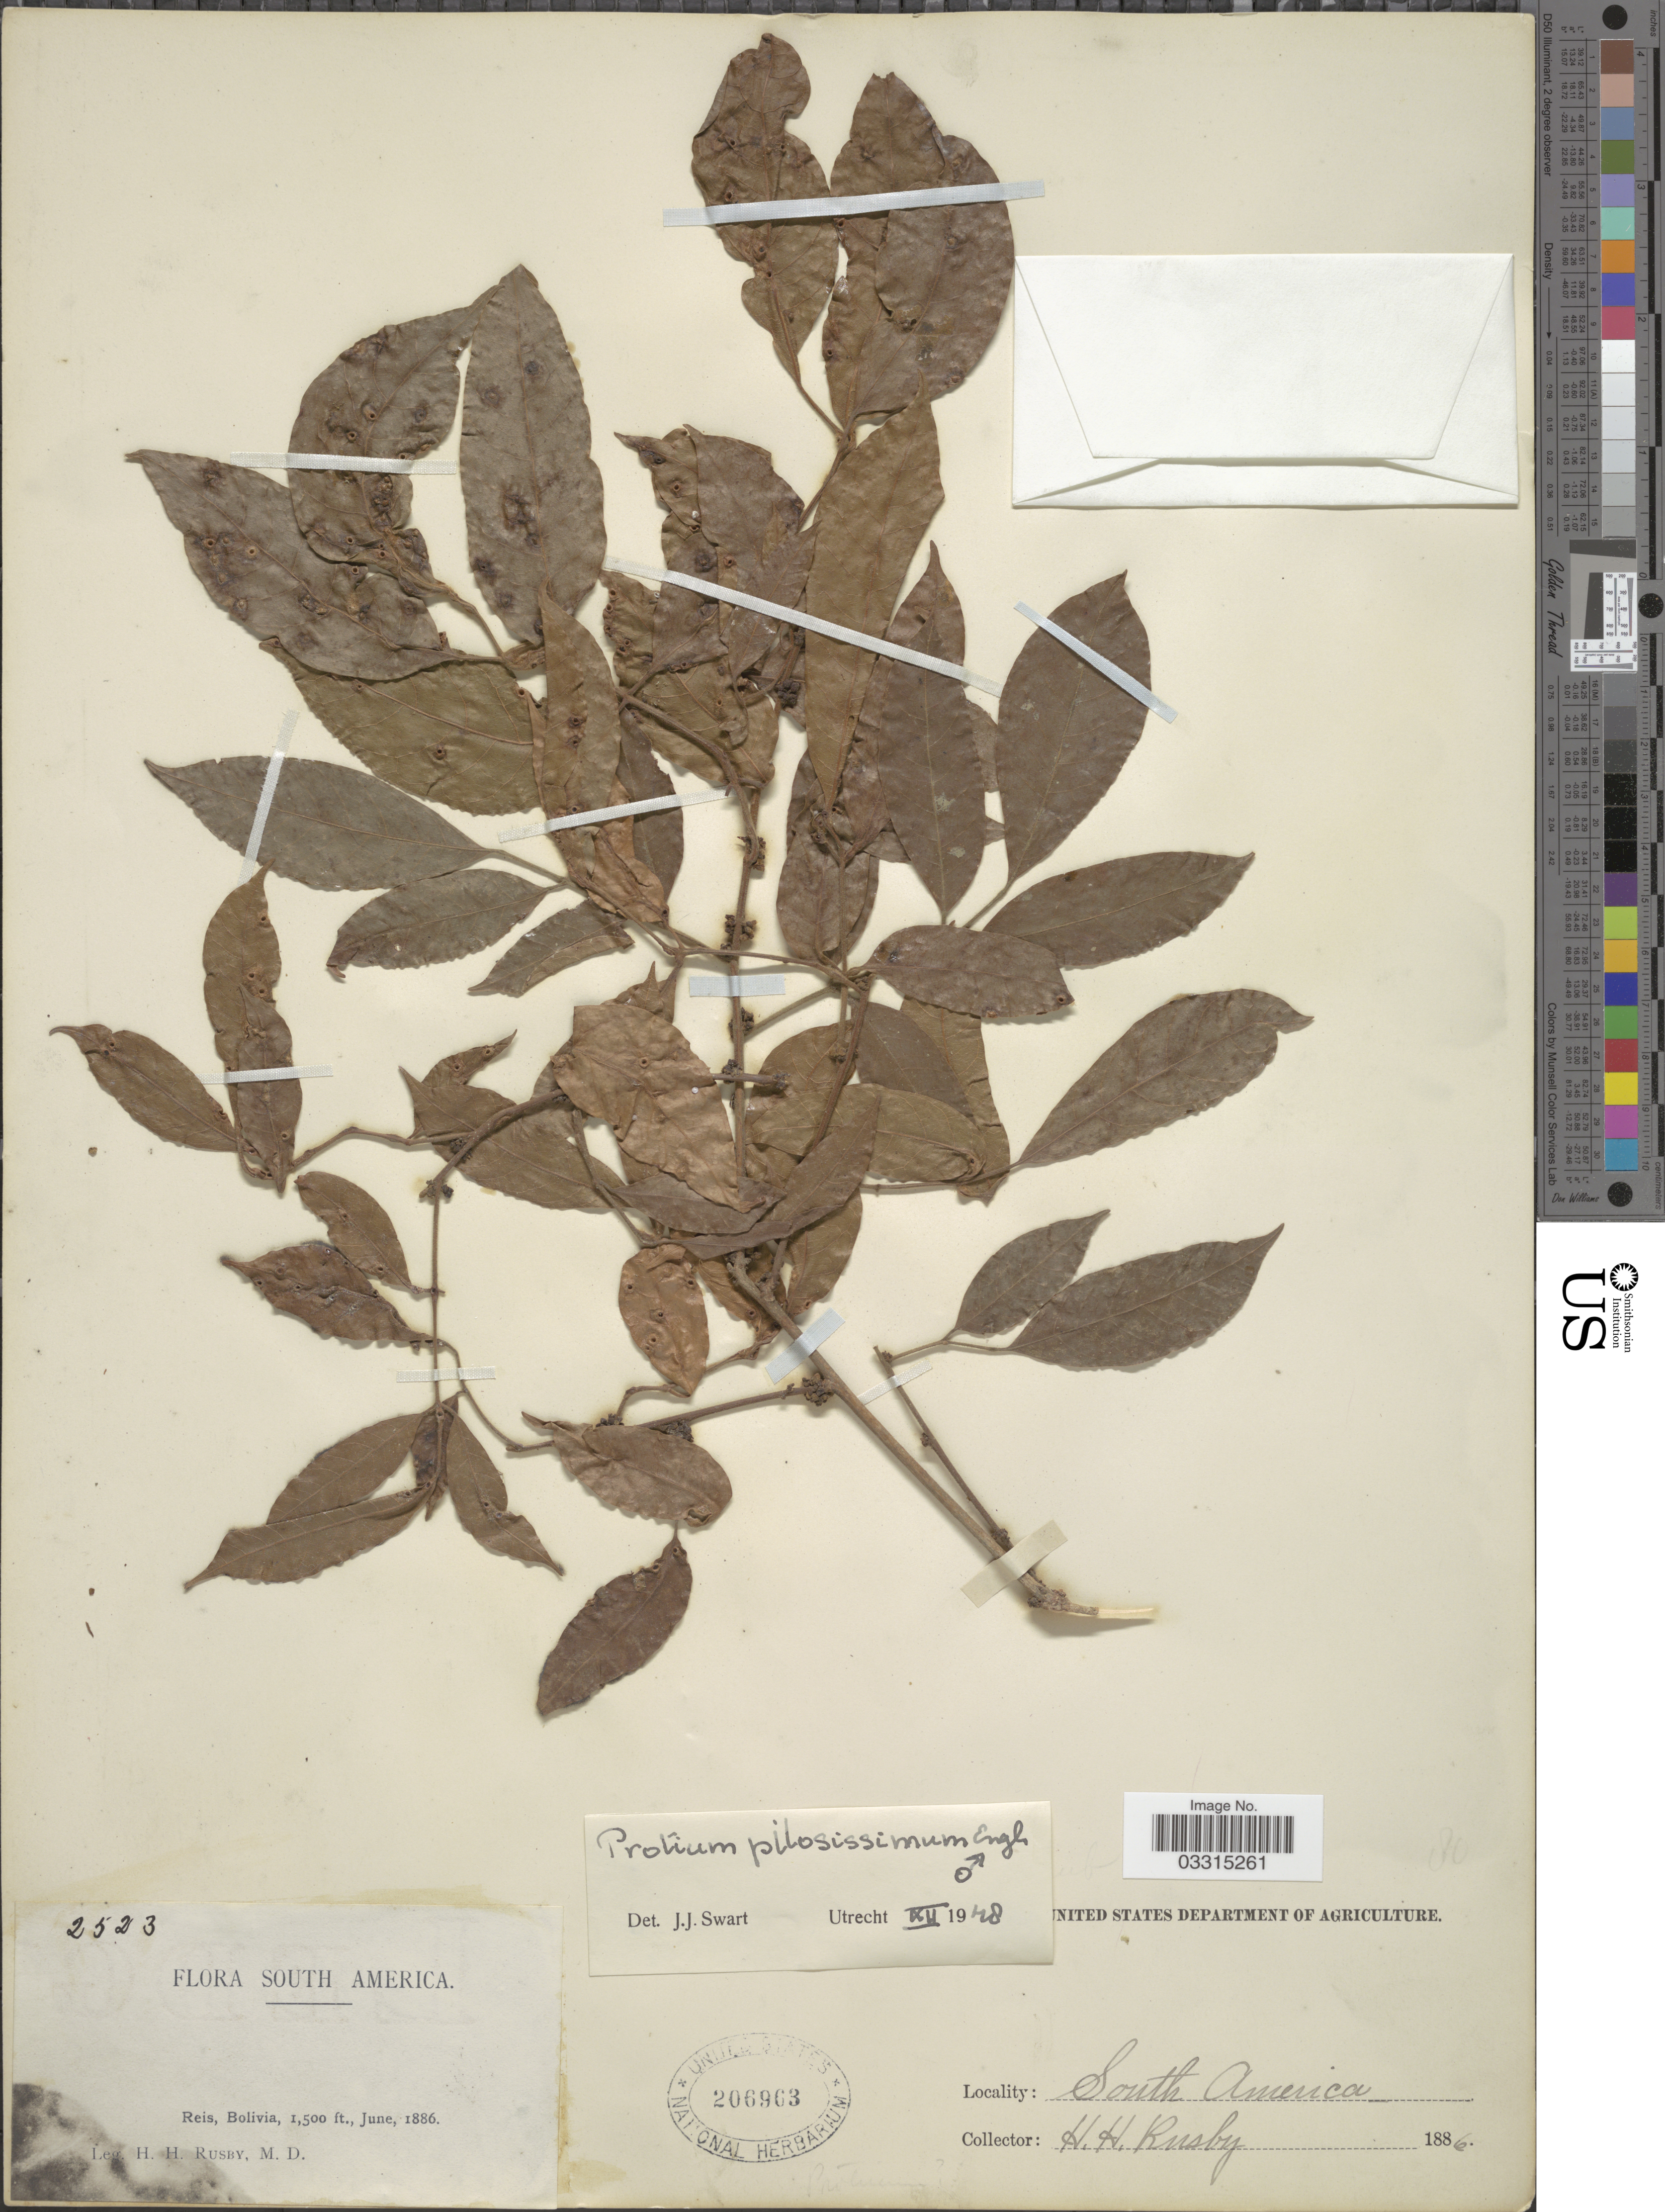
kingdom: Plantae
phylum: Tracheophyta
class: Magnoliopsida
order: Sapindales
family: Burseraceae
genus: Protium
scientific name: Protium pilosissimum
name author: Engl.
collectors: H. H. Rusby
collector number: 2523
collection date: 1886-06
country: Bolivia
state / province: Pando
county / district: Nicolas Suarez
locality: Reis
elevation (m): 457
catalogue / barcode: US 206963